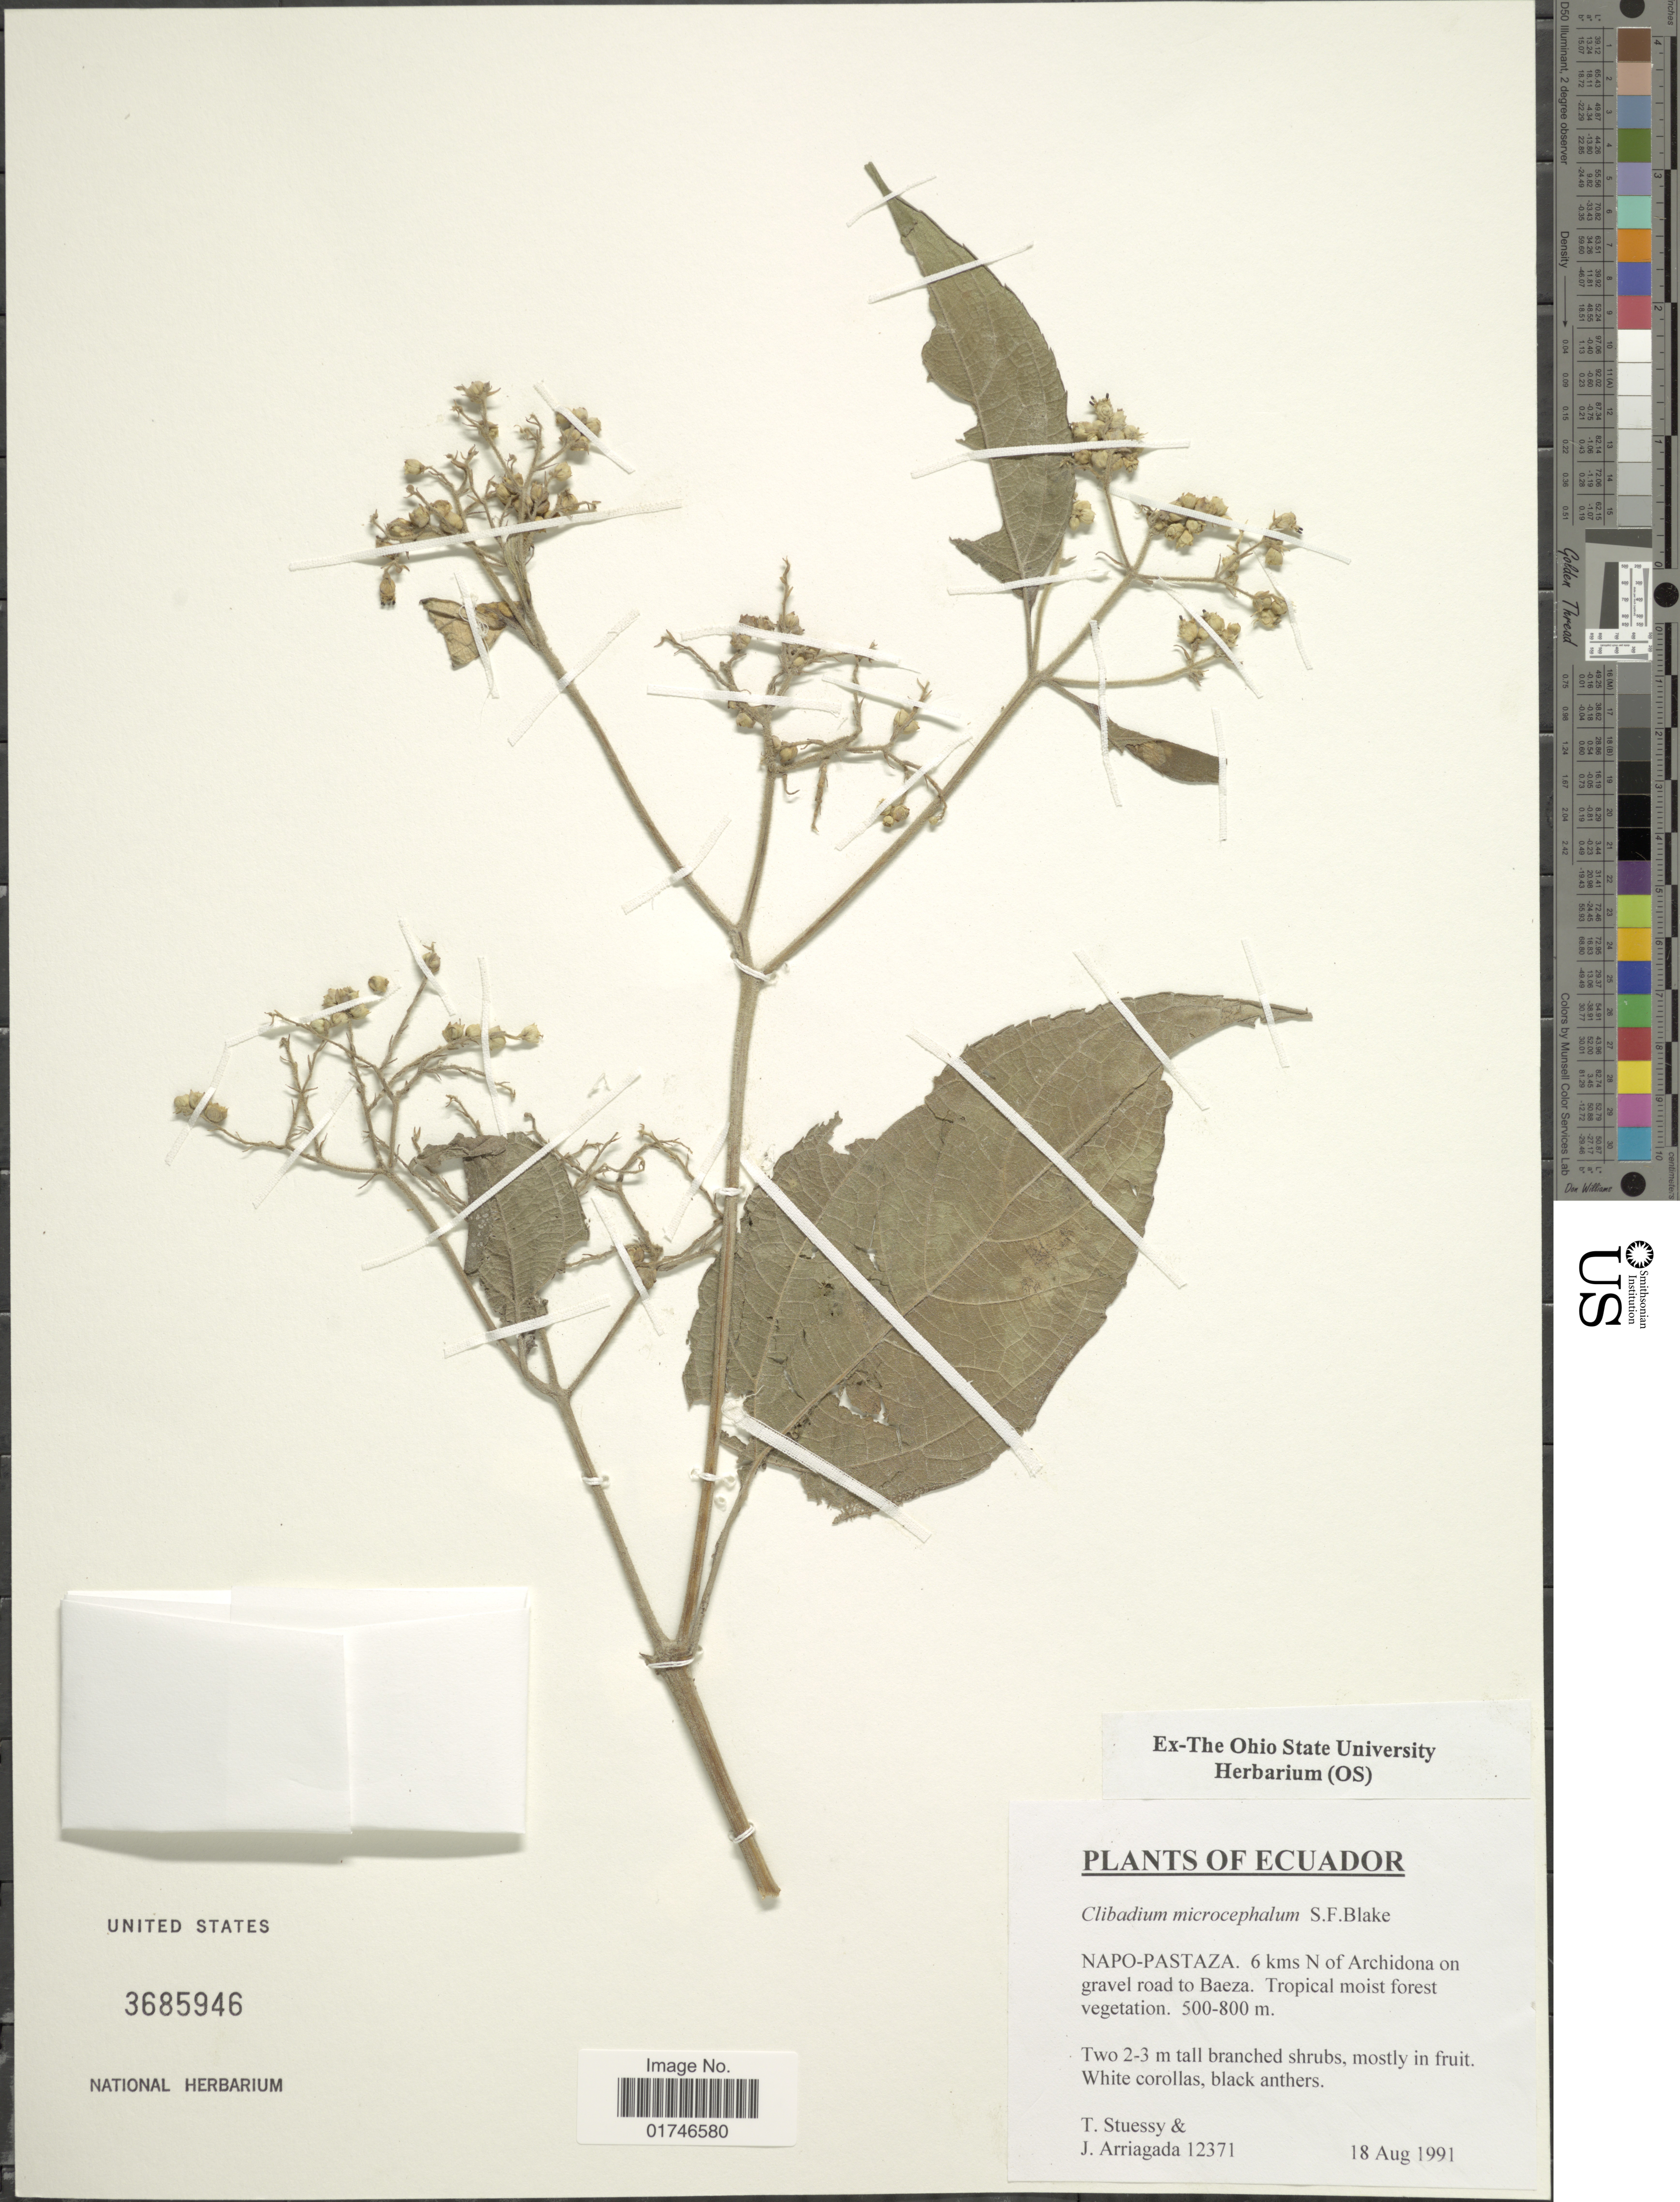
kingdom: Plantae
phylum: Tracheophyta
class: Magnoliopsida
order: Asterales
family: Asteraceae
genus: Clibadium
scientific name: Clibadium microcephalum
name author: S.F. Blake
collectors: T. Stuessy & J. Arriagada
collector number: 12371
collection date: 1991-08-18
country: Ecuador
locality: Napo-Pastaza. 6 kms N of Archidona on gravel road to Baeza.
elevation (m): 500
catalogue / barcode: US 3685946